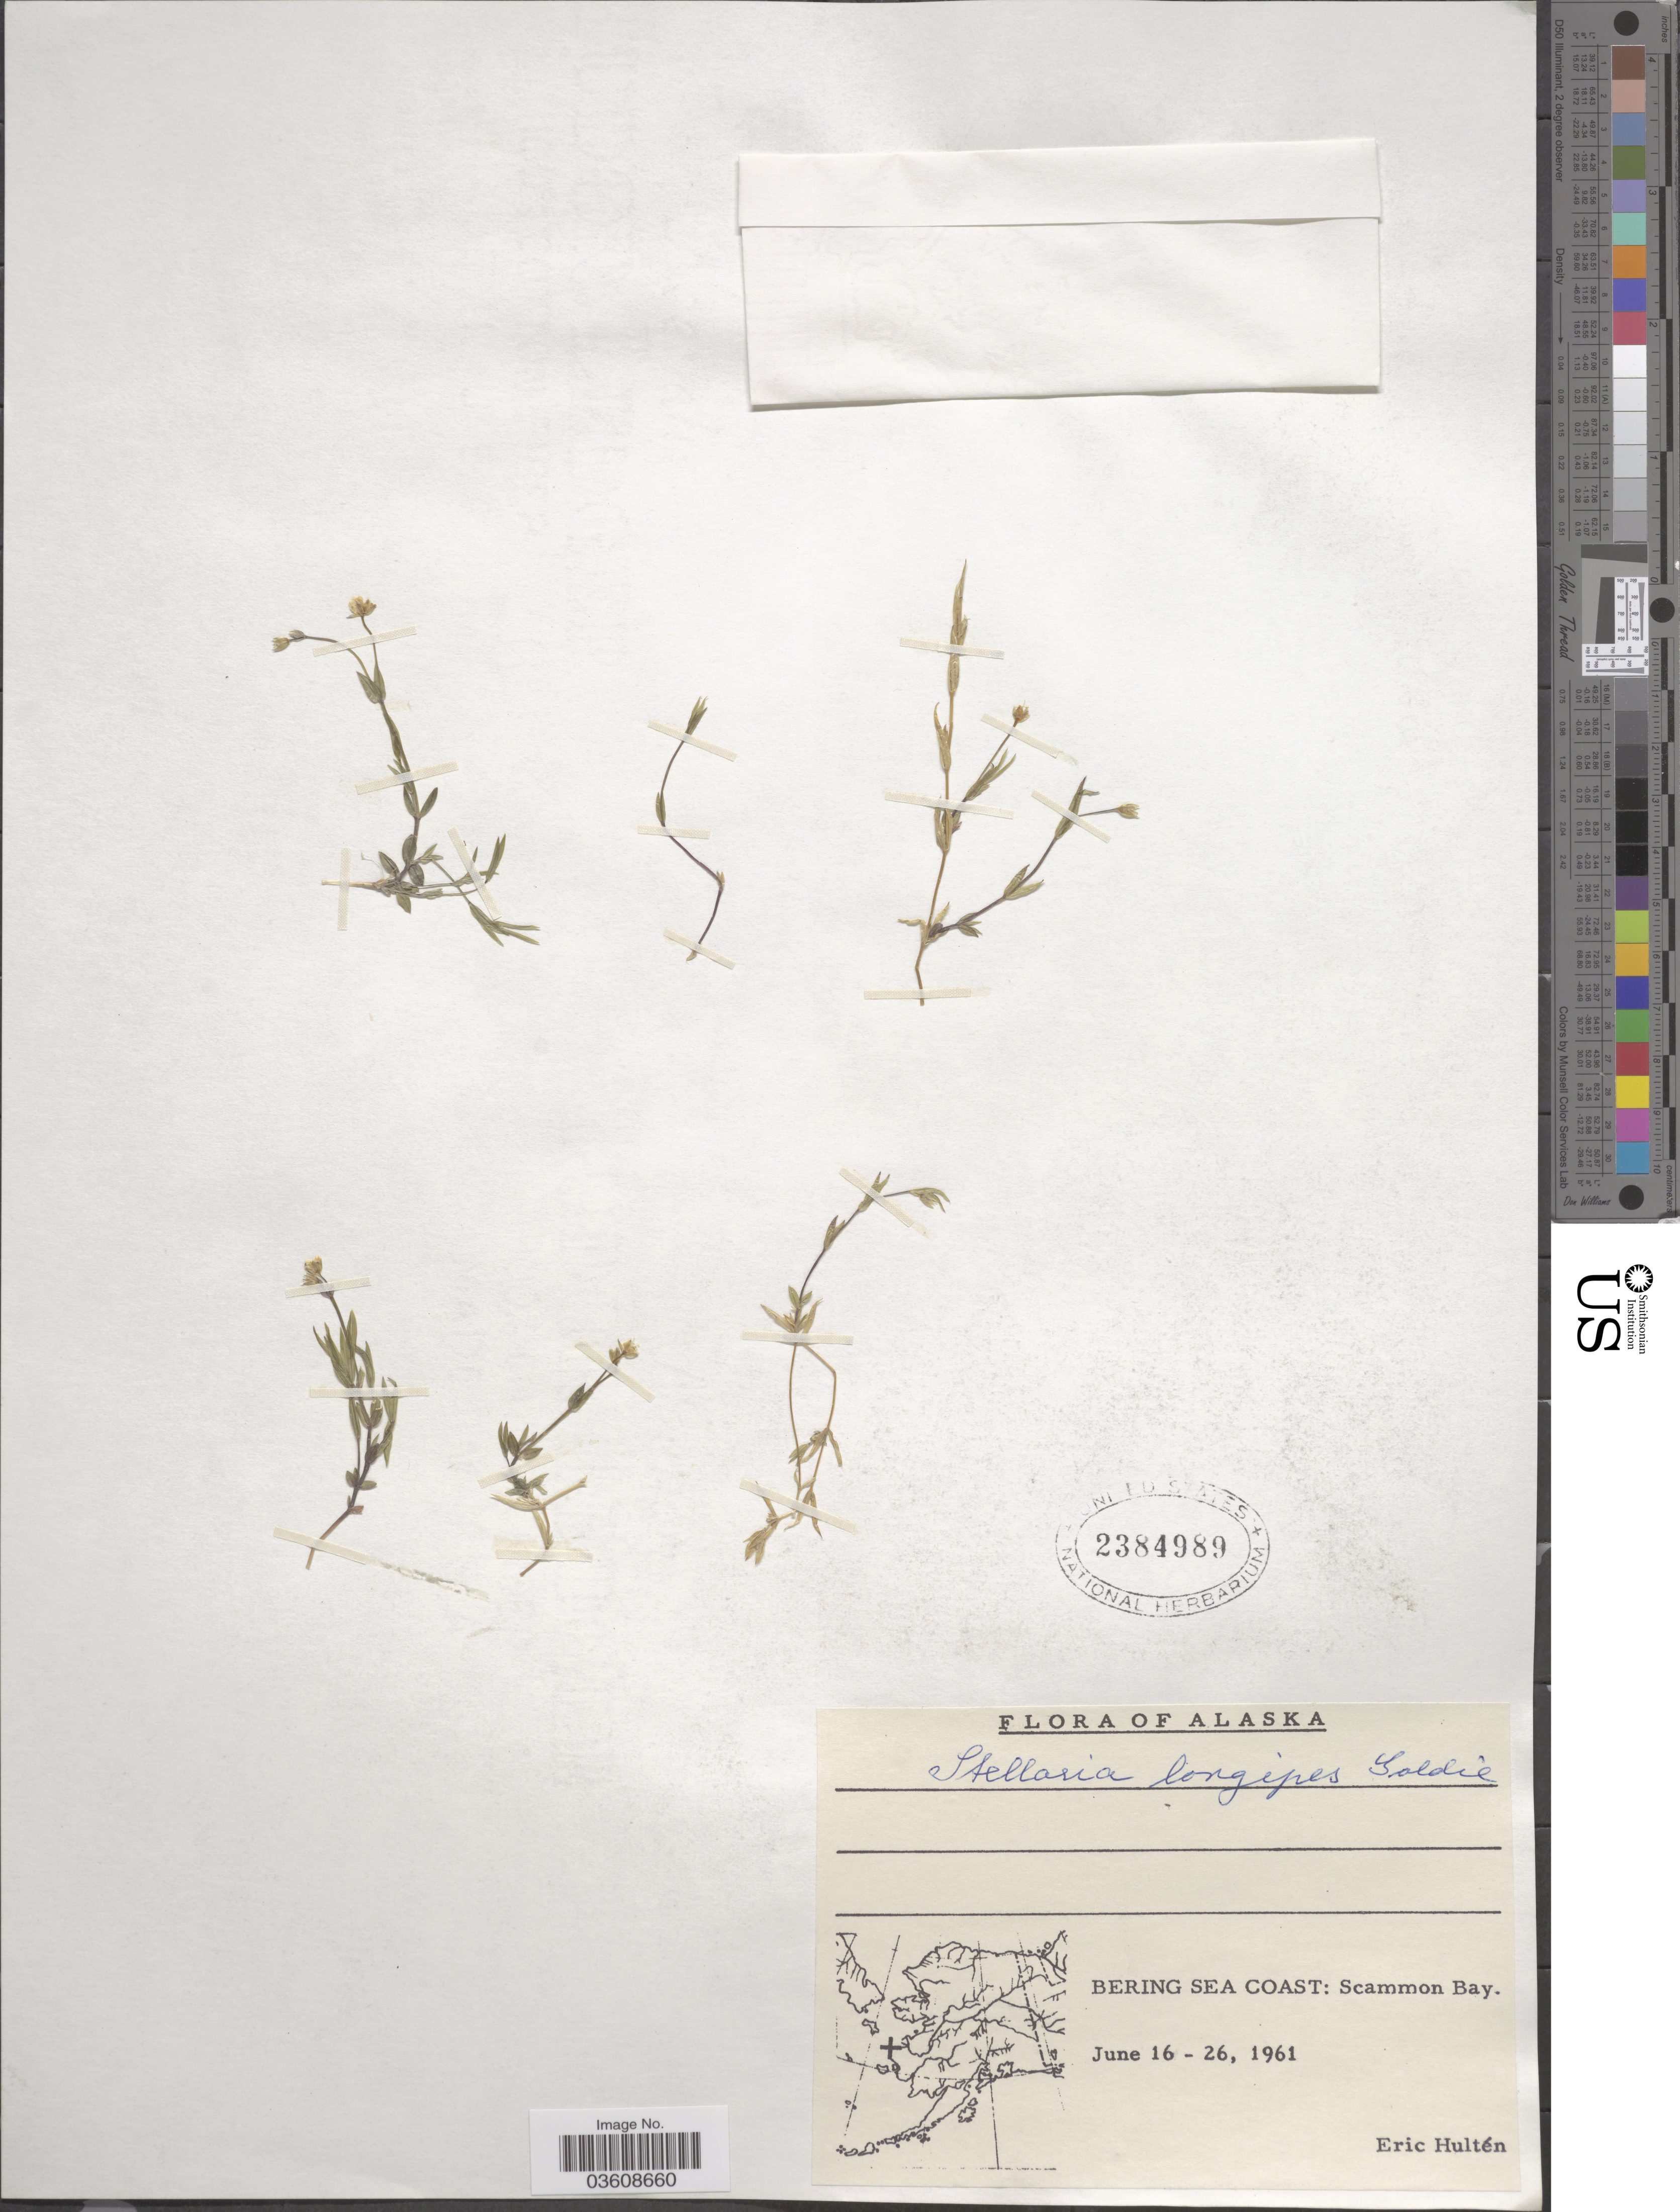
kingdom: Plantae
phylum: Tracheophyta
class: Magnoliopsida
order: Caryophyllales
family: Caryophyllaceae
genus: Stellaria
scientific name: Stellaria longipes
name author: Goldie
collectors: E. G. Hultén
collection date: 1961-06-16/1961-06-26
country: United States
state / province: Alaska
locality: Bering Sea Coast: Scammon Bay.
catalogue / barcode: US 2384989